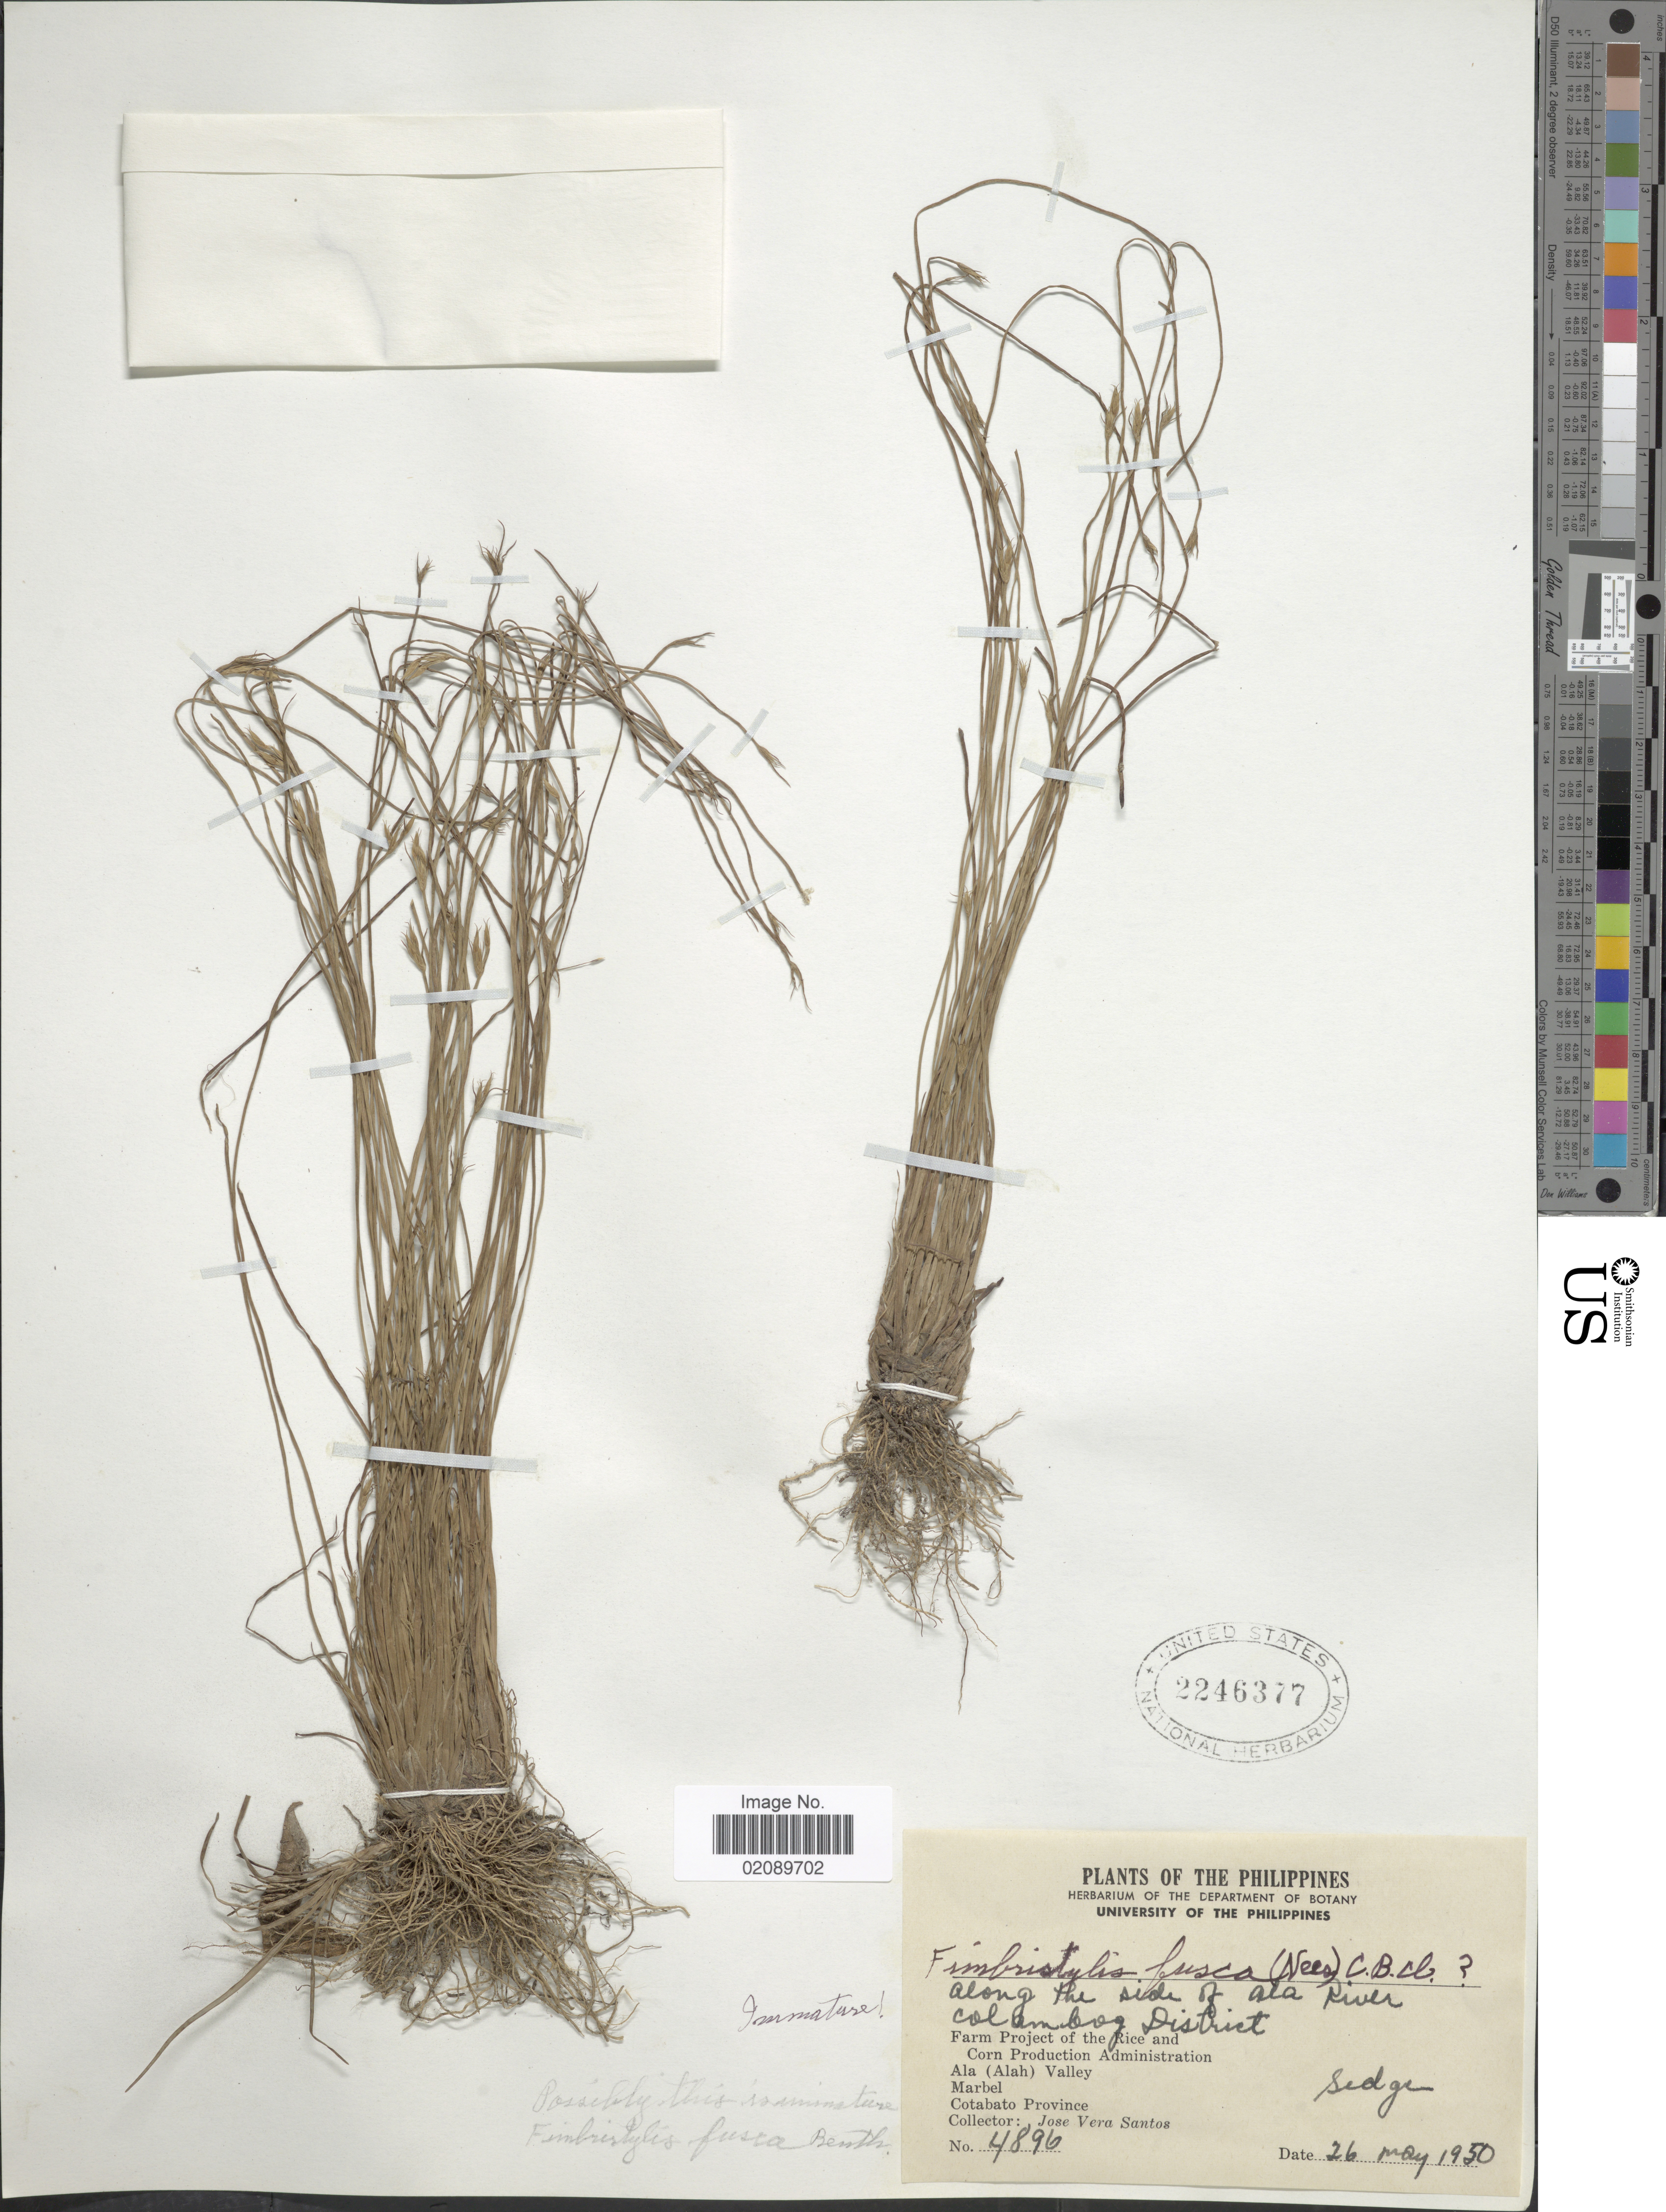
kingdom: Plantae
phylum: Tracheophyta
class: Liliopsida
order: Poales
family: Cyperaceae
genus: Fimbristylis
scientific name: Fimbristylis fusca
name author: (Nees) Benth. ex C.B. Clarke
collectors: J. Santos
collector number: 4896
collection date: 1950-05-26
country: Philippines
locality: Along the side of Ala River, Colambog District, Farm Project of the Rice and Corn Production Administration, Ala (Alah) Valley, Marbel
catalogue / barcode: US 2246377